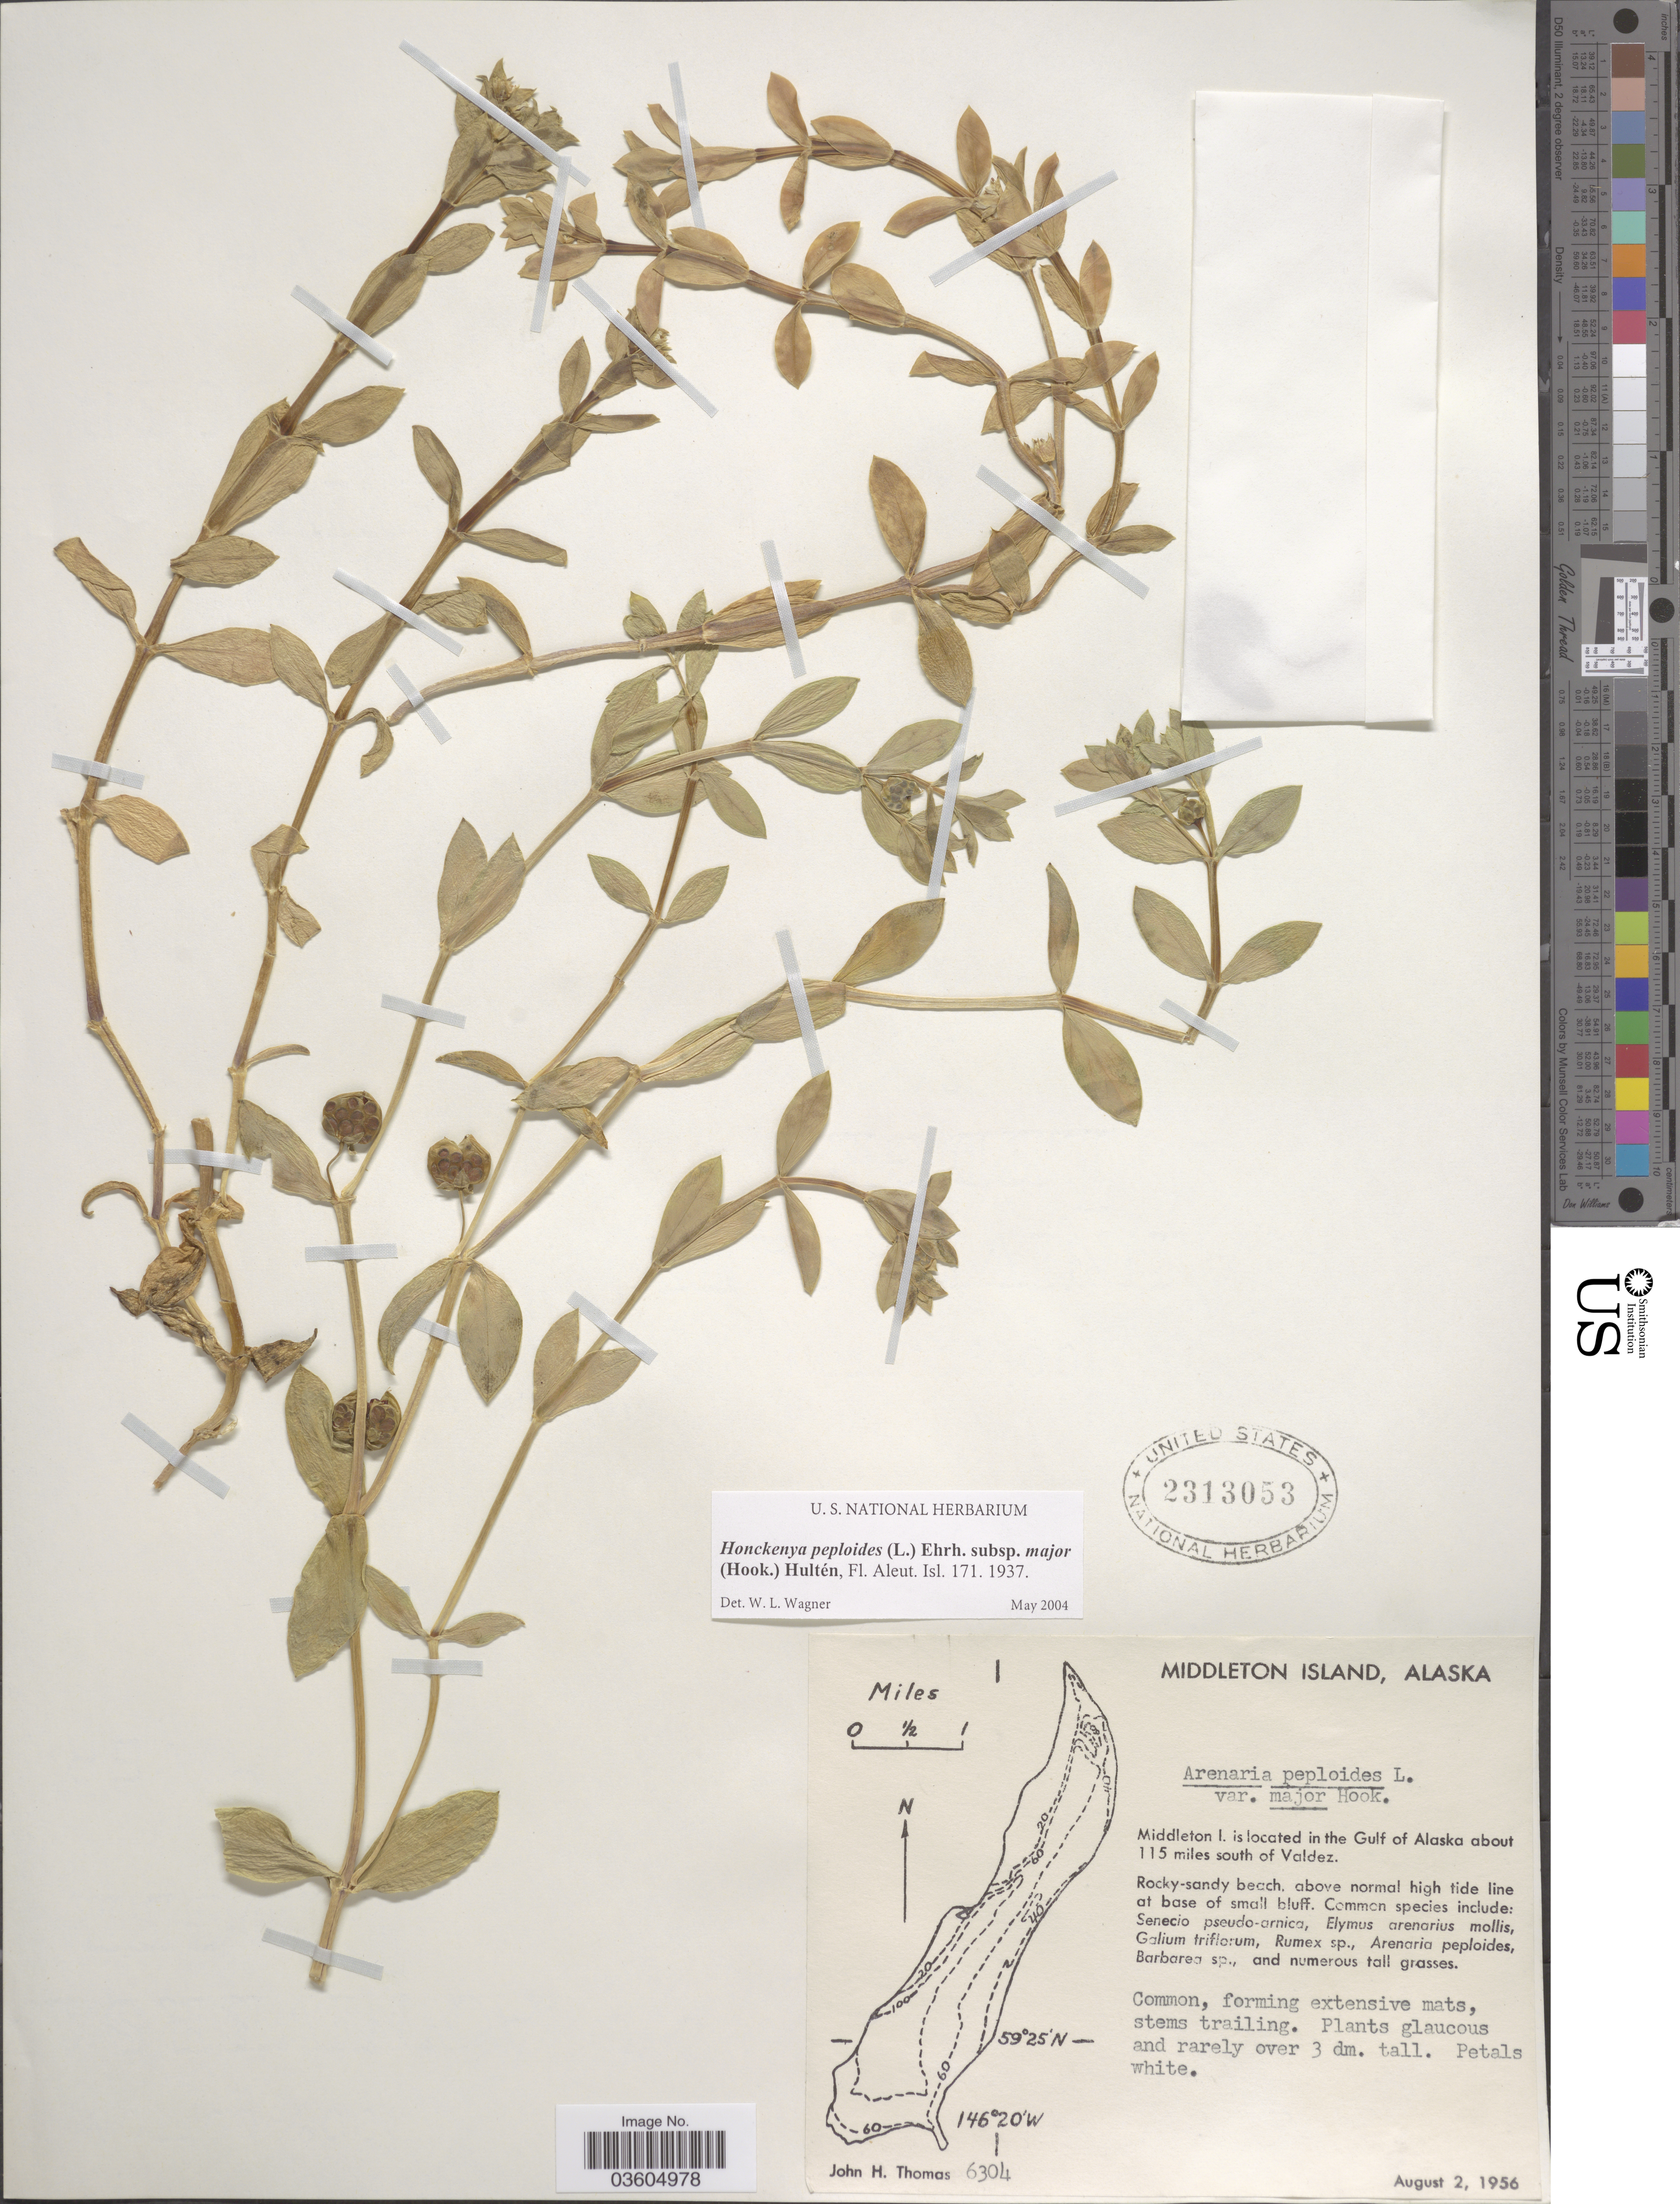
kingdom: Plantae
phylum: Tracheophyta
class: Magnoliopsida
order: Caryophyllales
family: Caryophyllaceae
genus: Honckenya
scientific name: Honckenya peploides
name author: (L.) Ehrh.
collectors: J. H. Thomas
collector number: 6304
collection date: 1956-08-02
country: United States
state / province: Alaska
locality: Middleton Island. Middleton I. is located in the Gulf of Alaska about 115 miles south of Valdez.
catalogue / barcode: US 2313053